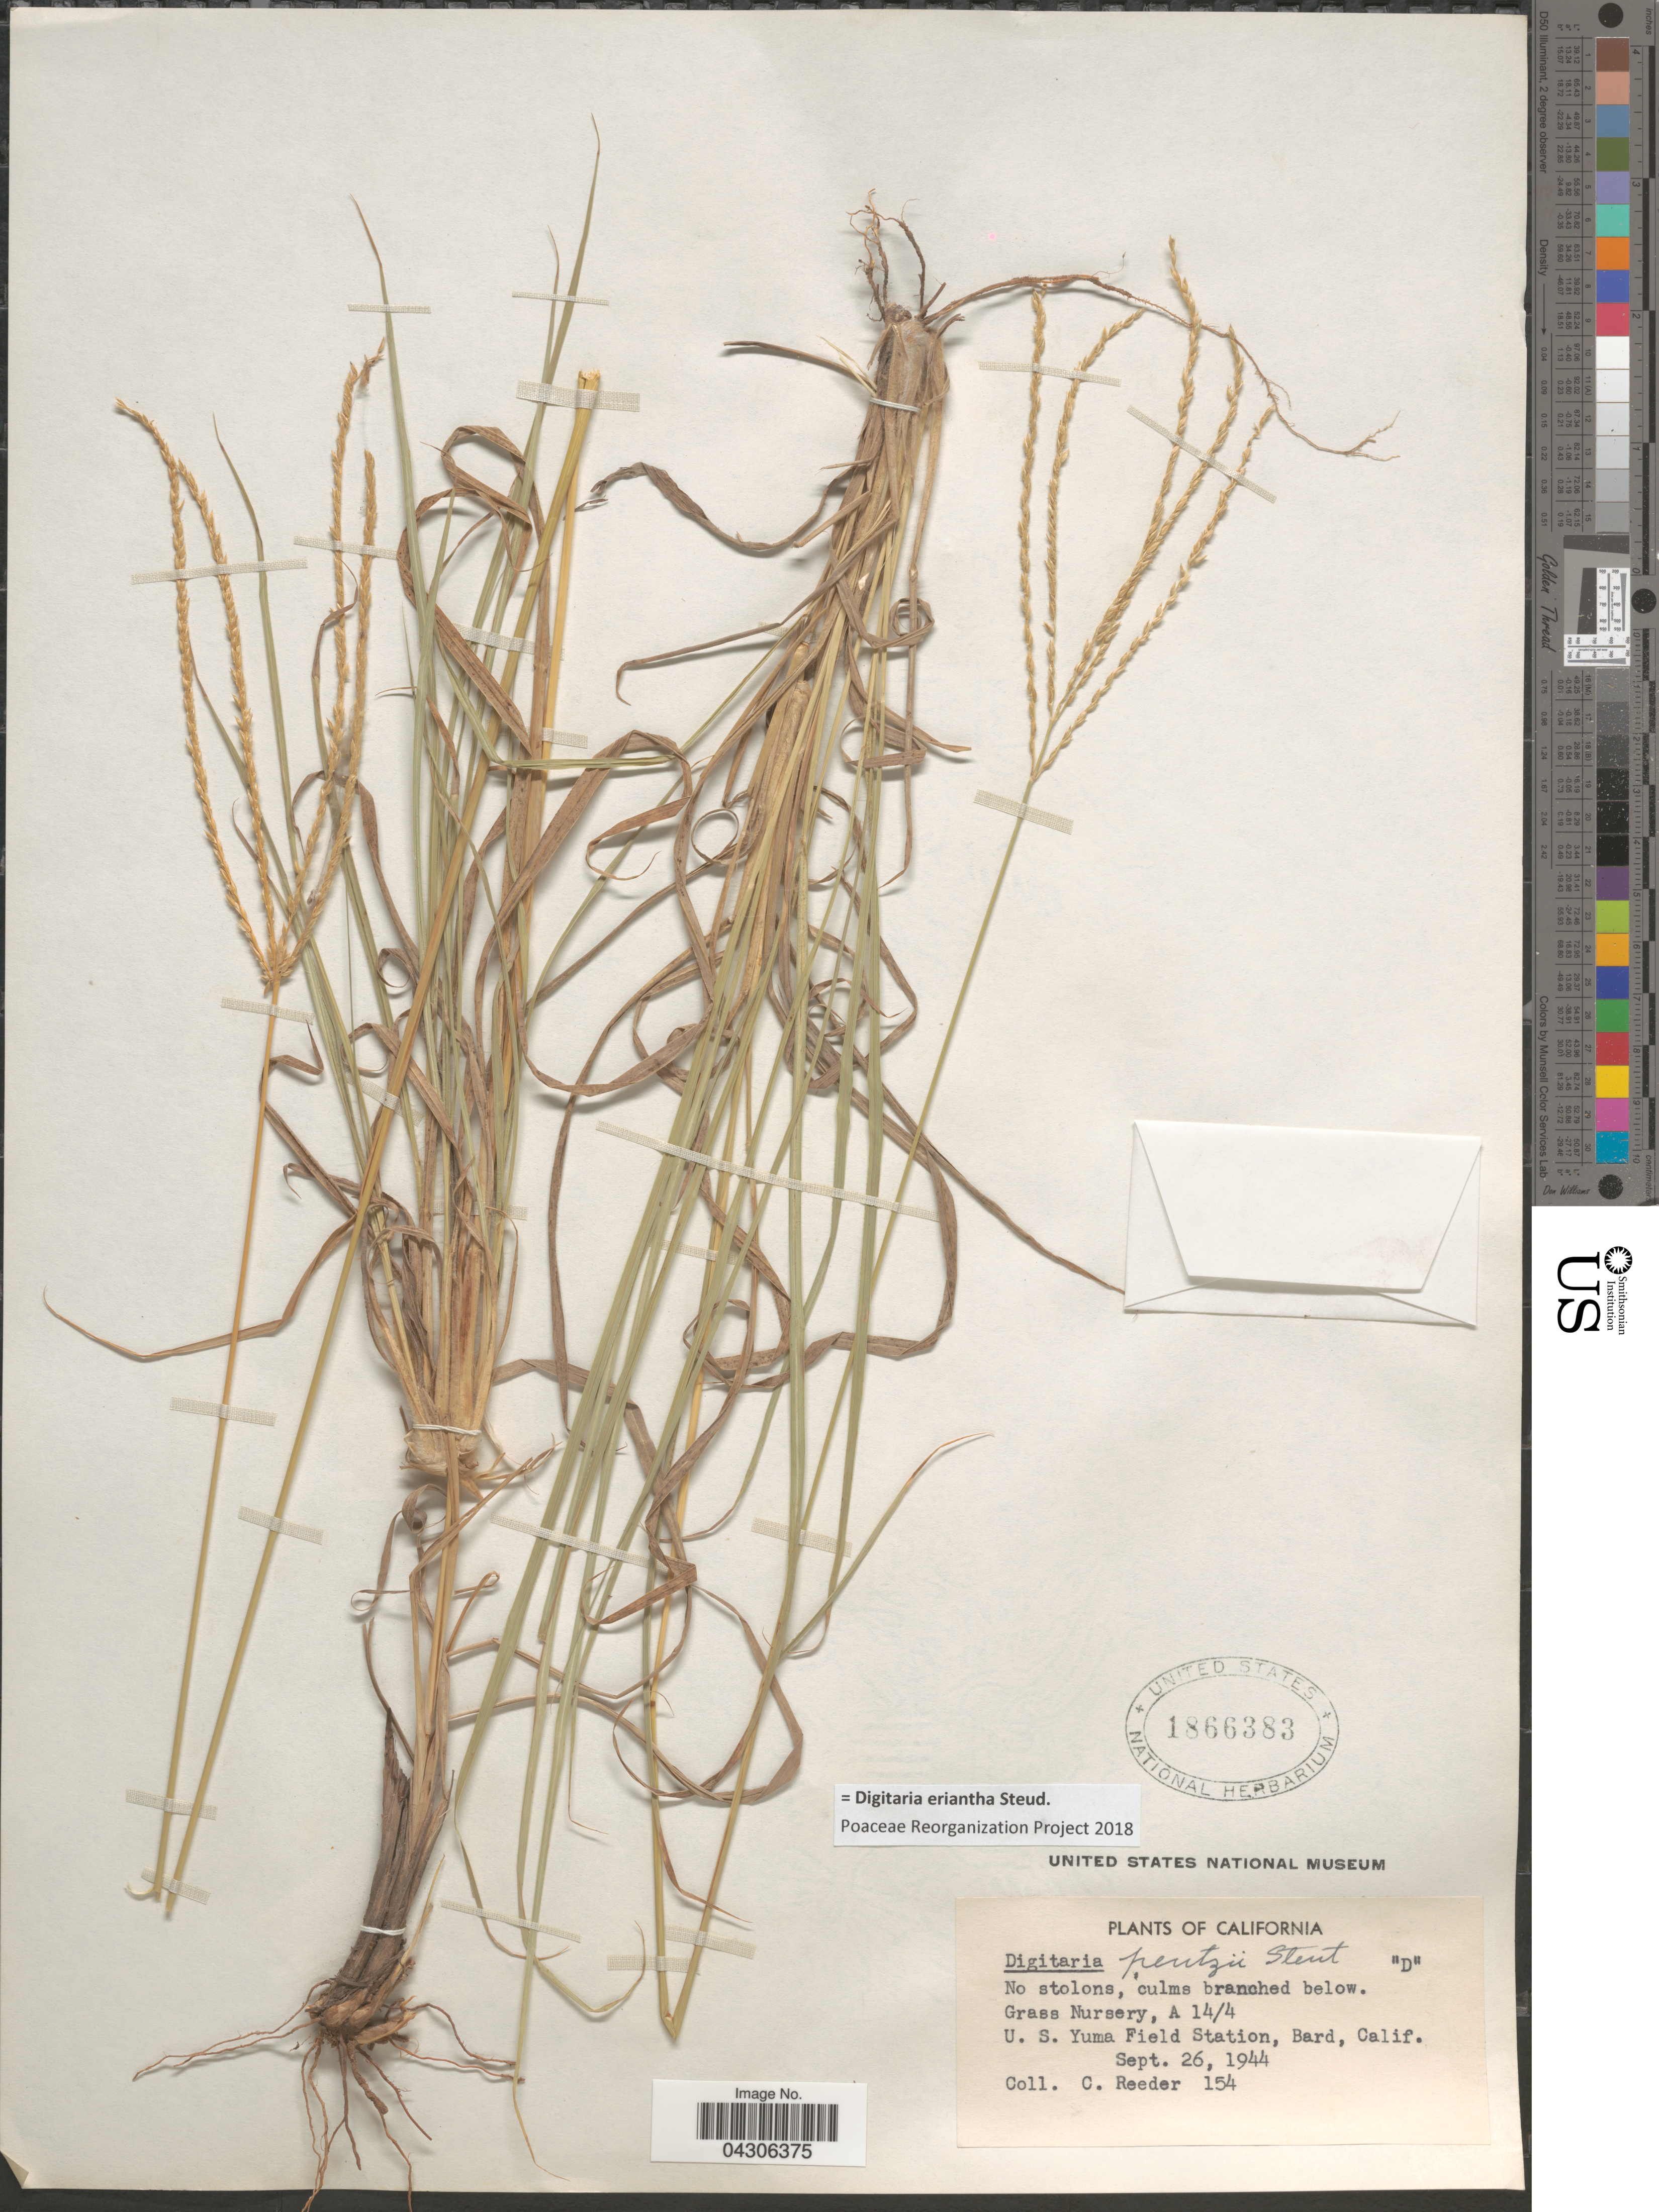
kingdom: Plantae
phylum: Tracheophyta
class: Liliopsida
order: Poales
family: Poaceae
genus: Digitaria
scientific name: Digitaria eriantha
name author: Steud.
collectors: C. Reeder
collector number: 154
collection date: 1944-09-26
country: United States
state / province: California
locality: Grass Nursery, A 14/4 U. S. Yuma Field Station, Bard.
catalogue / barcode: US 1866383